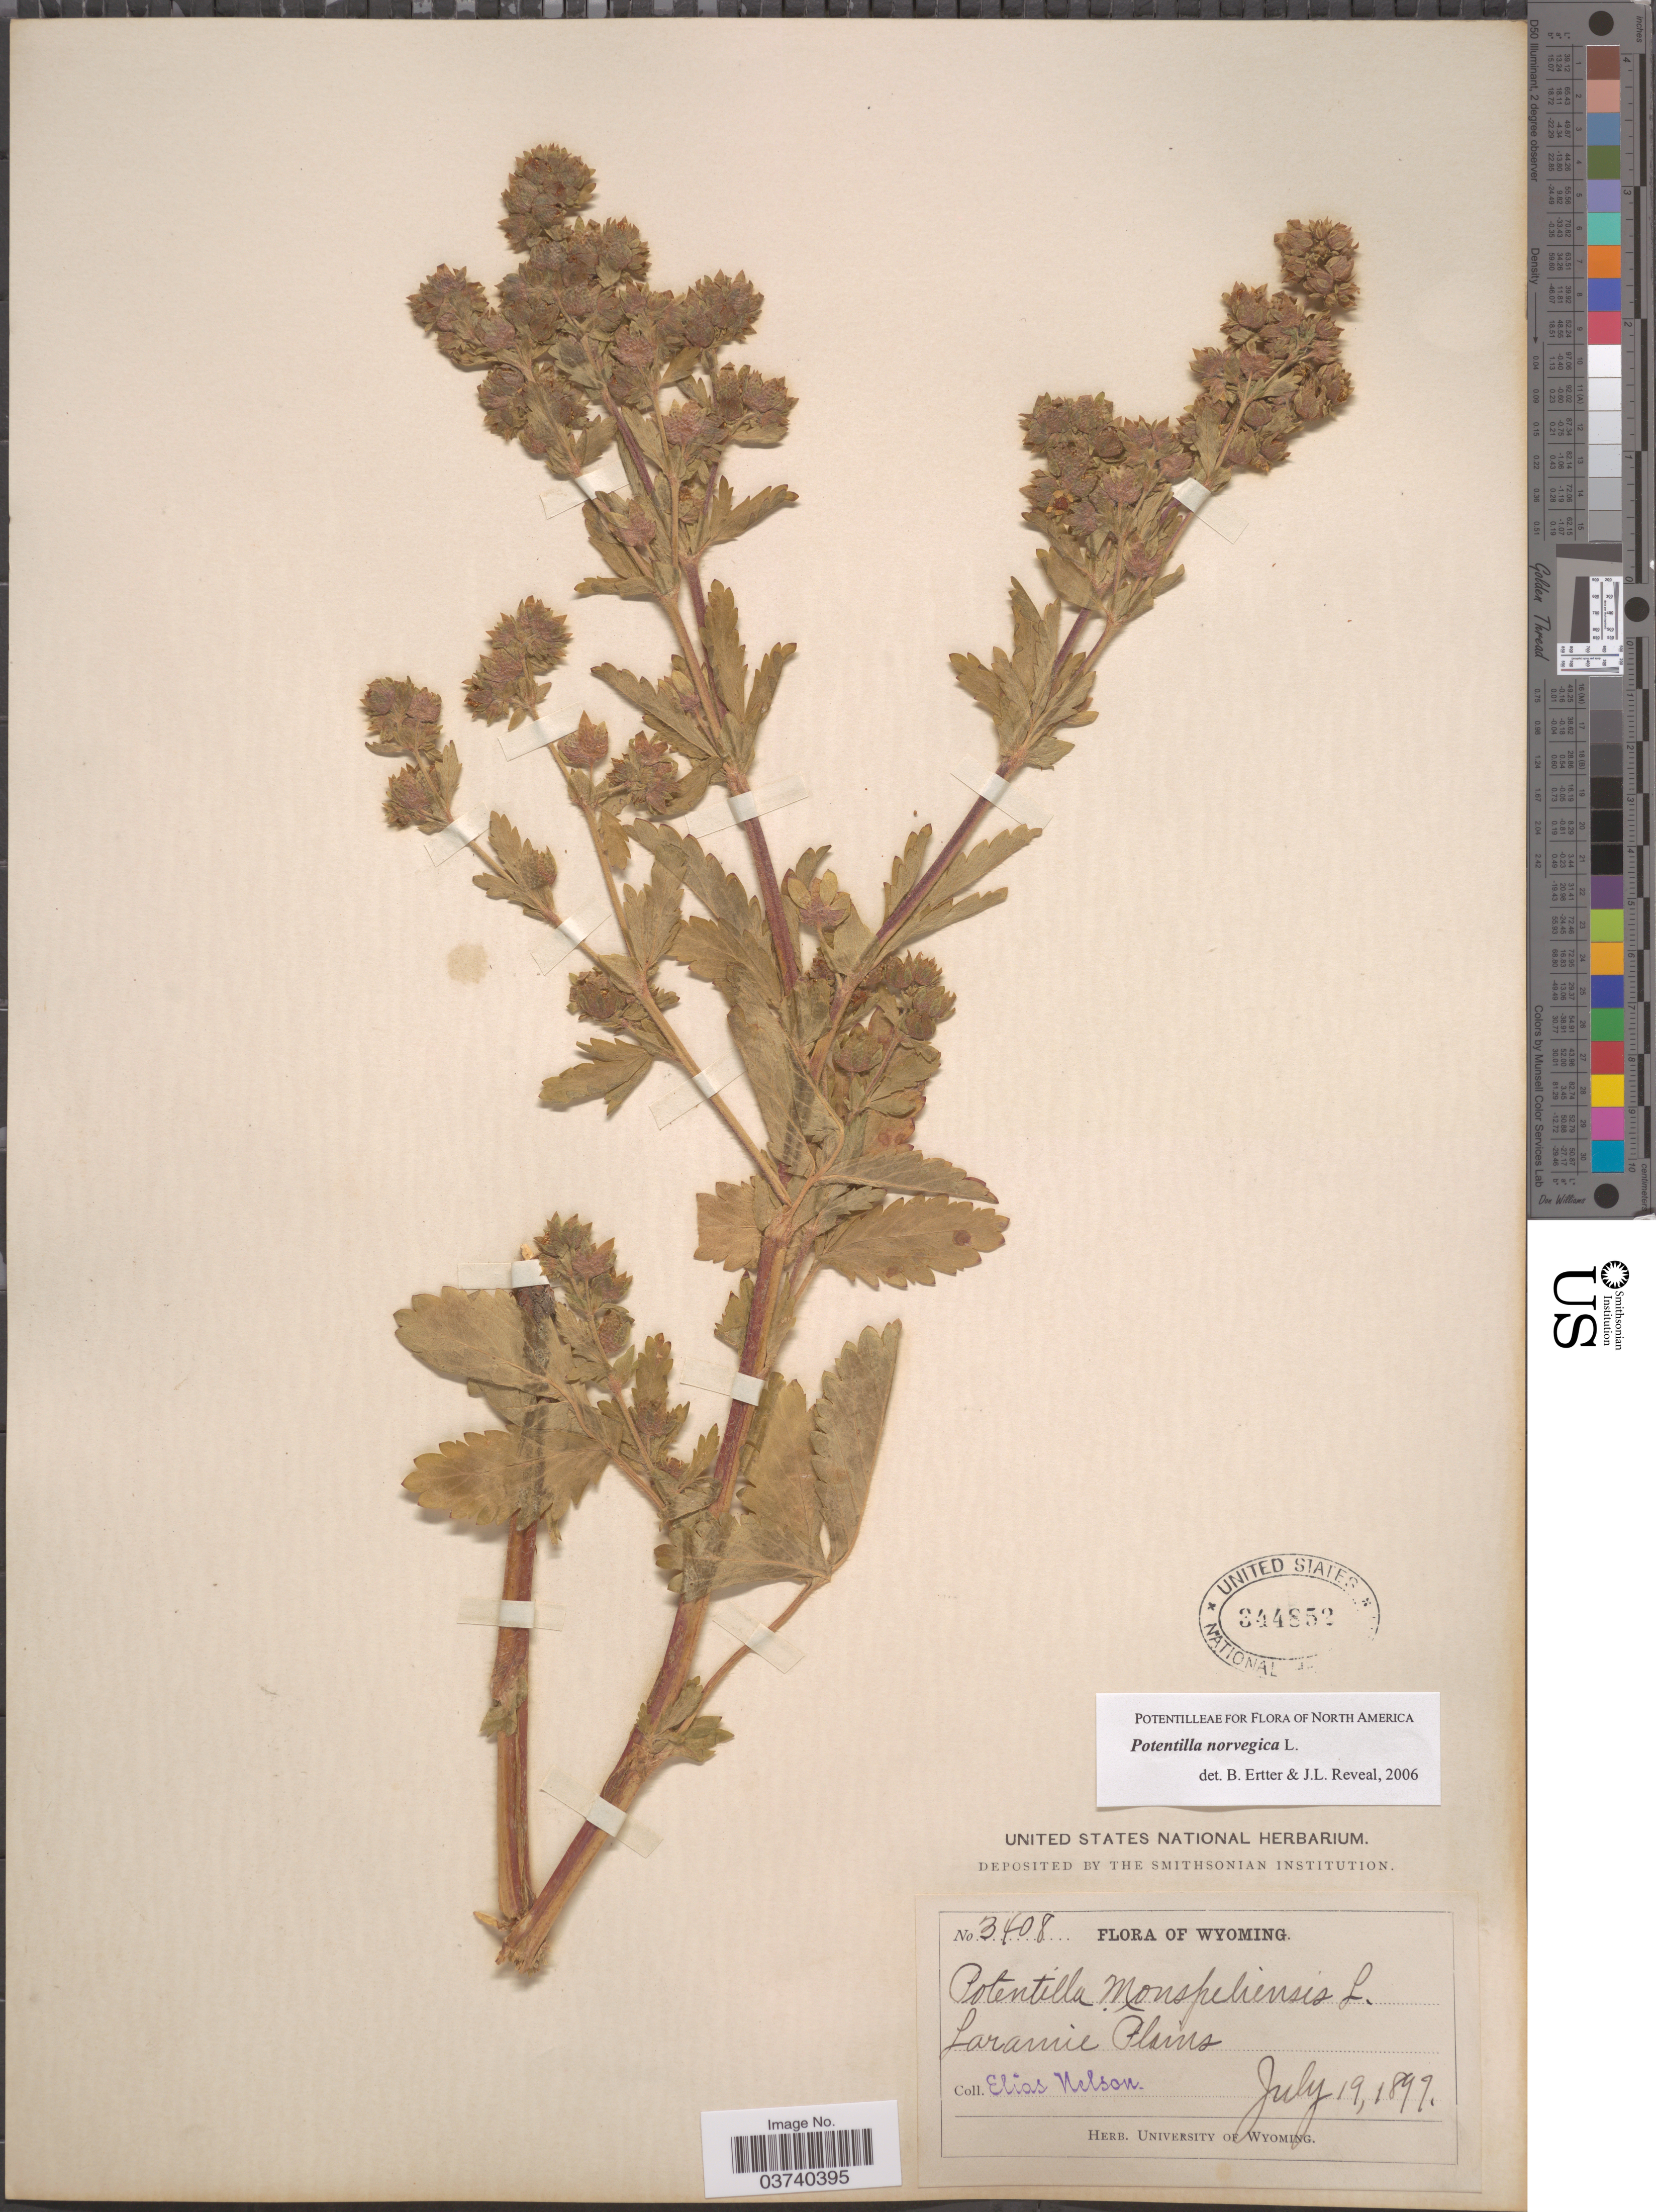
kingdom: Plantae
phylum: Tracheophyta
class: Magnoliopsida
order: Rosales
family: Rosaceae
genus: Potentilla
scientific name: Potentilla norvegica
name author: L.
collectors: E. Nelson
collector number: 3408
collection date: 1897-07-19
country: United States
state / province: Wyoming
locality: Laramie Plains.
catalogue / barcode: US 344852